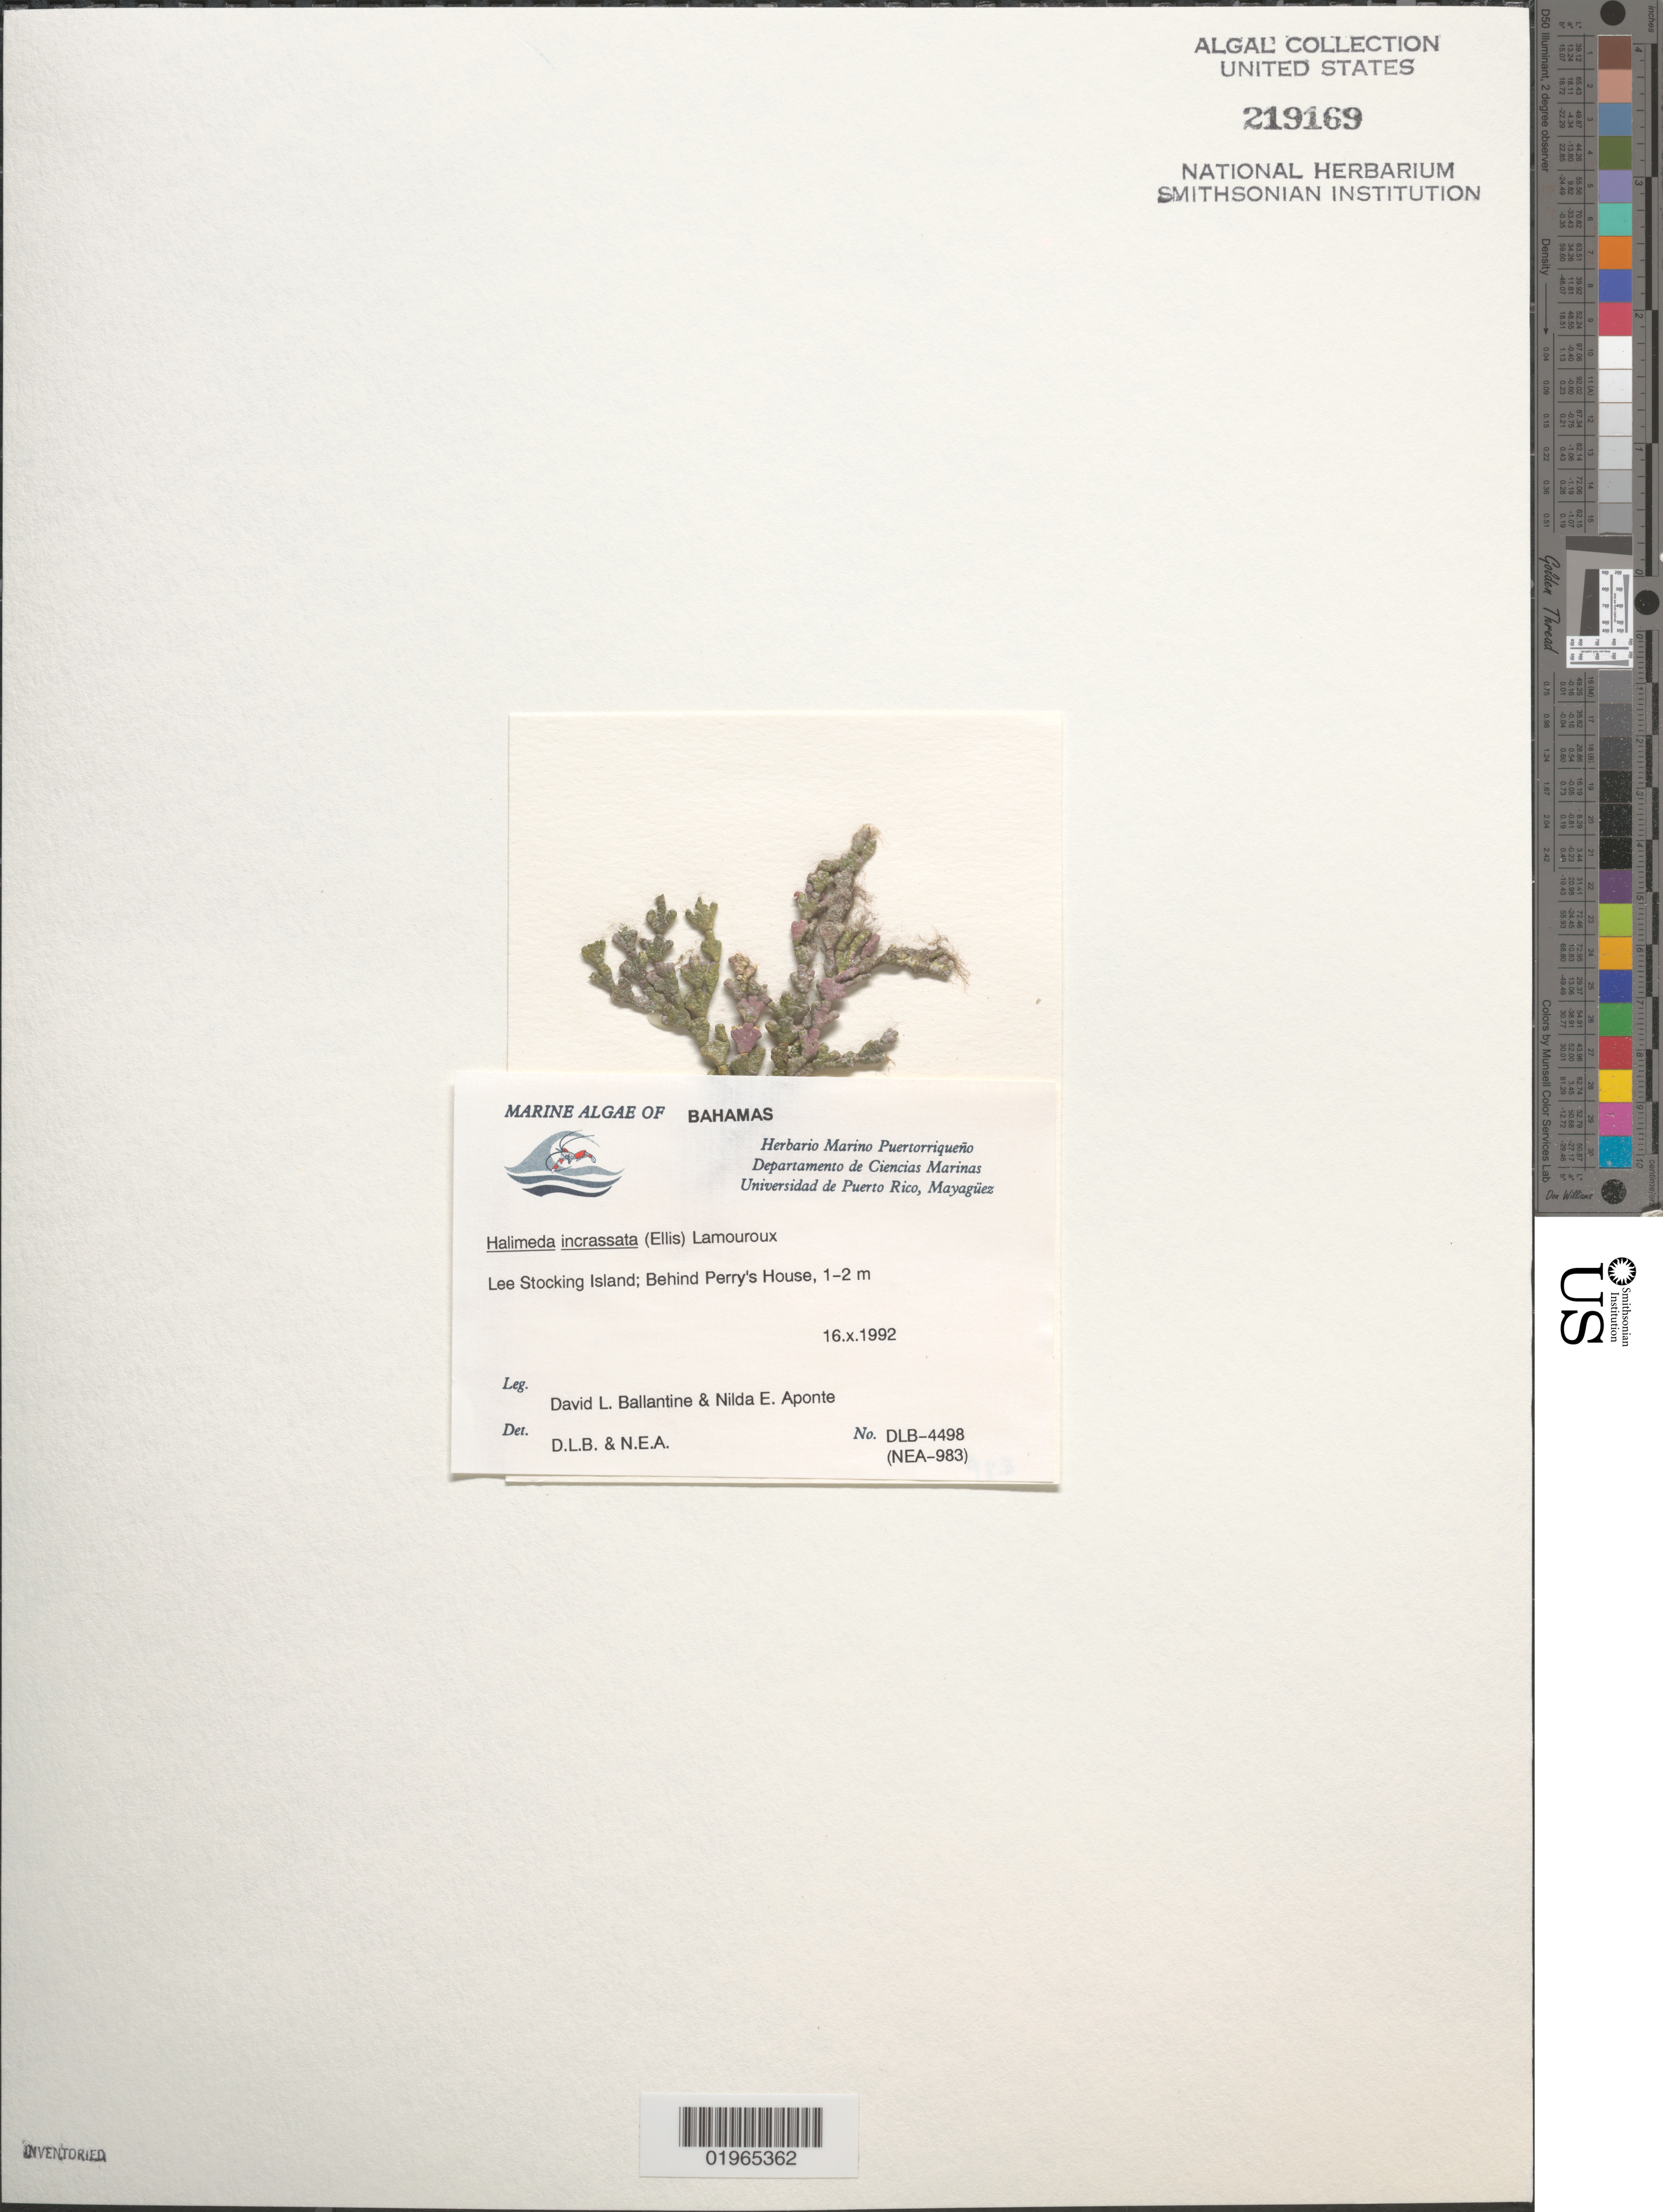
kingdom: Plantae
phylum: Chlorophyta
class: Ulvophyceae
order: Bryopsidales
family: Halimedaceae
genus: Halimeda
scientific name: Halimeda incrassata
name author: (J. Ellis) J.V.Lamouroux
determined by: Ballantine, D. L.; Aponte, N. E.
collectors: D.L. Ballantine & N. E. Aponte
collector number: DLB 4498, NEA 983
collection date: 1992-10-16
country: Bahamas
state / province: Exuma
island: Lee Stocking Island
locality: Behind Perry's House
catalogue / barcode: US 219169